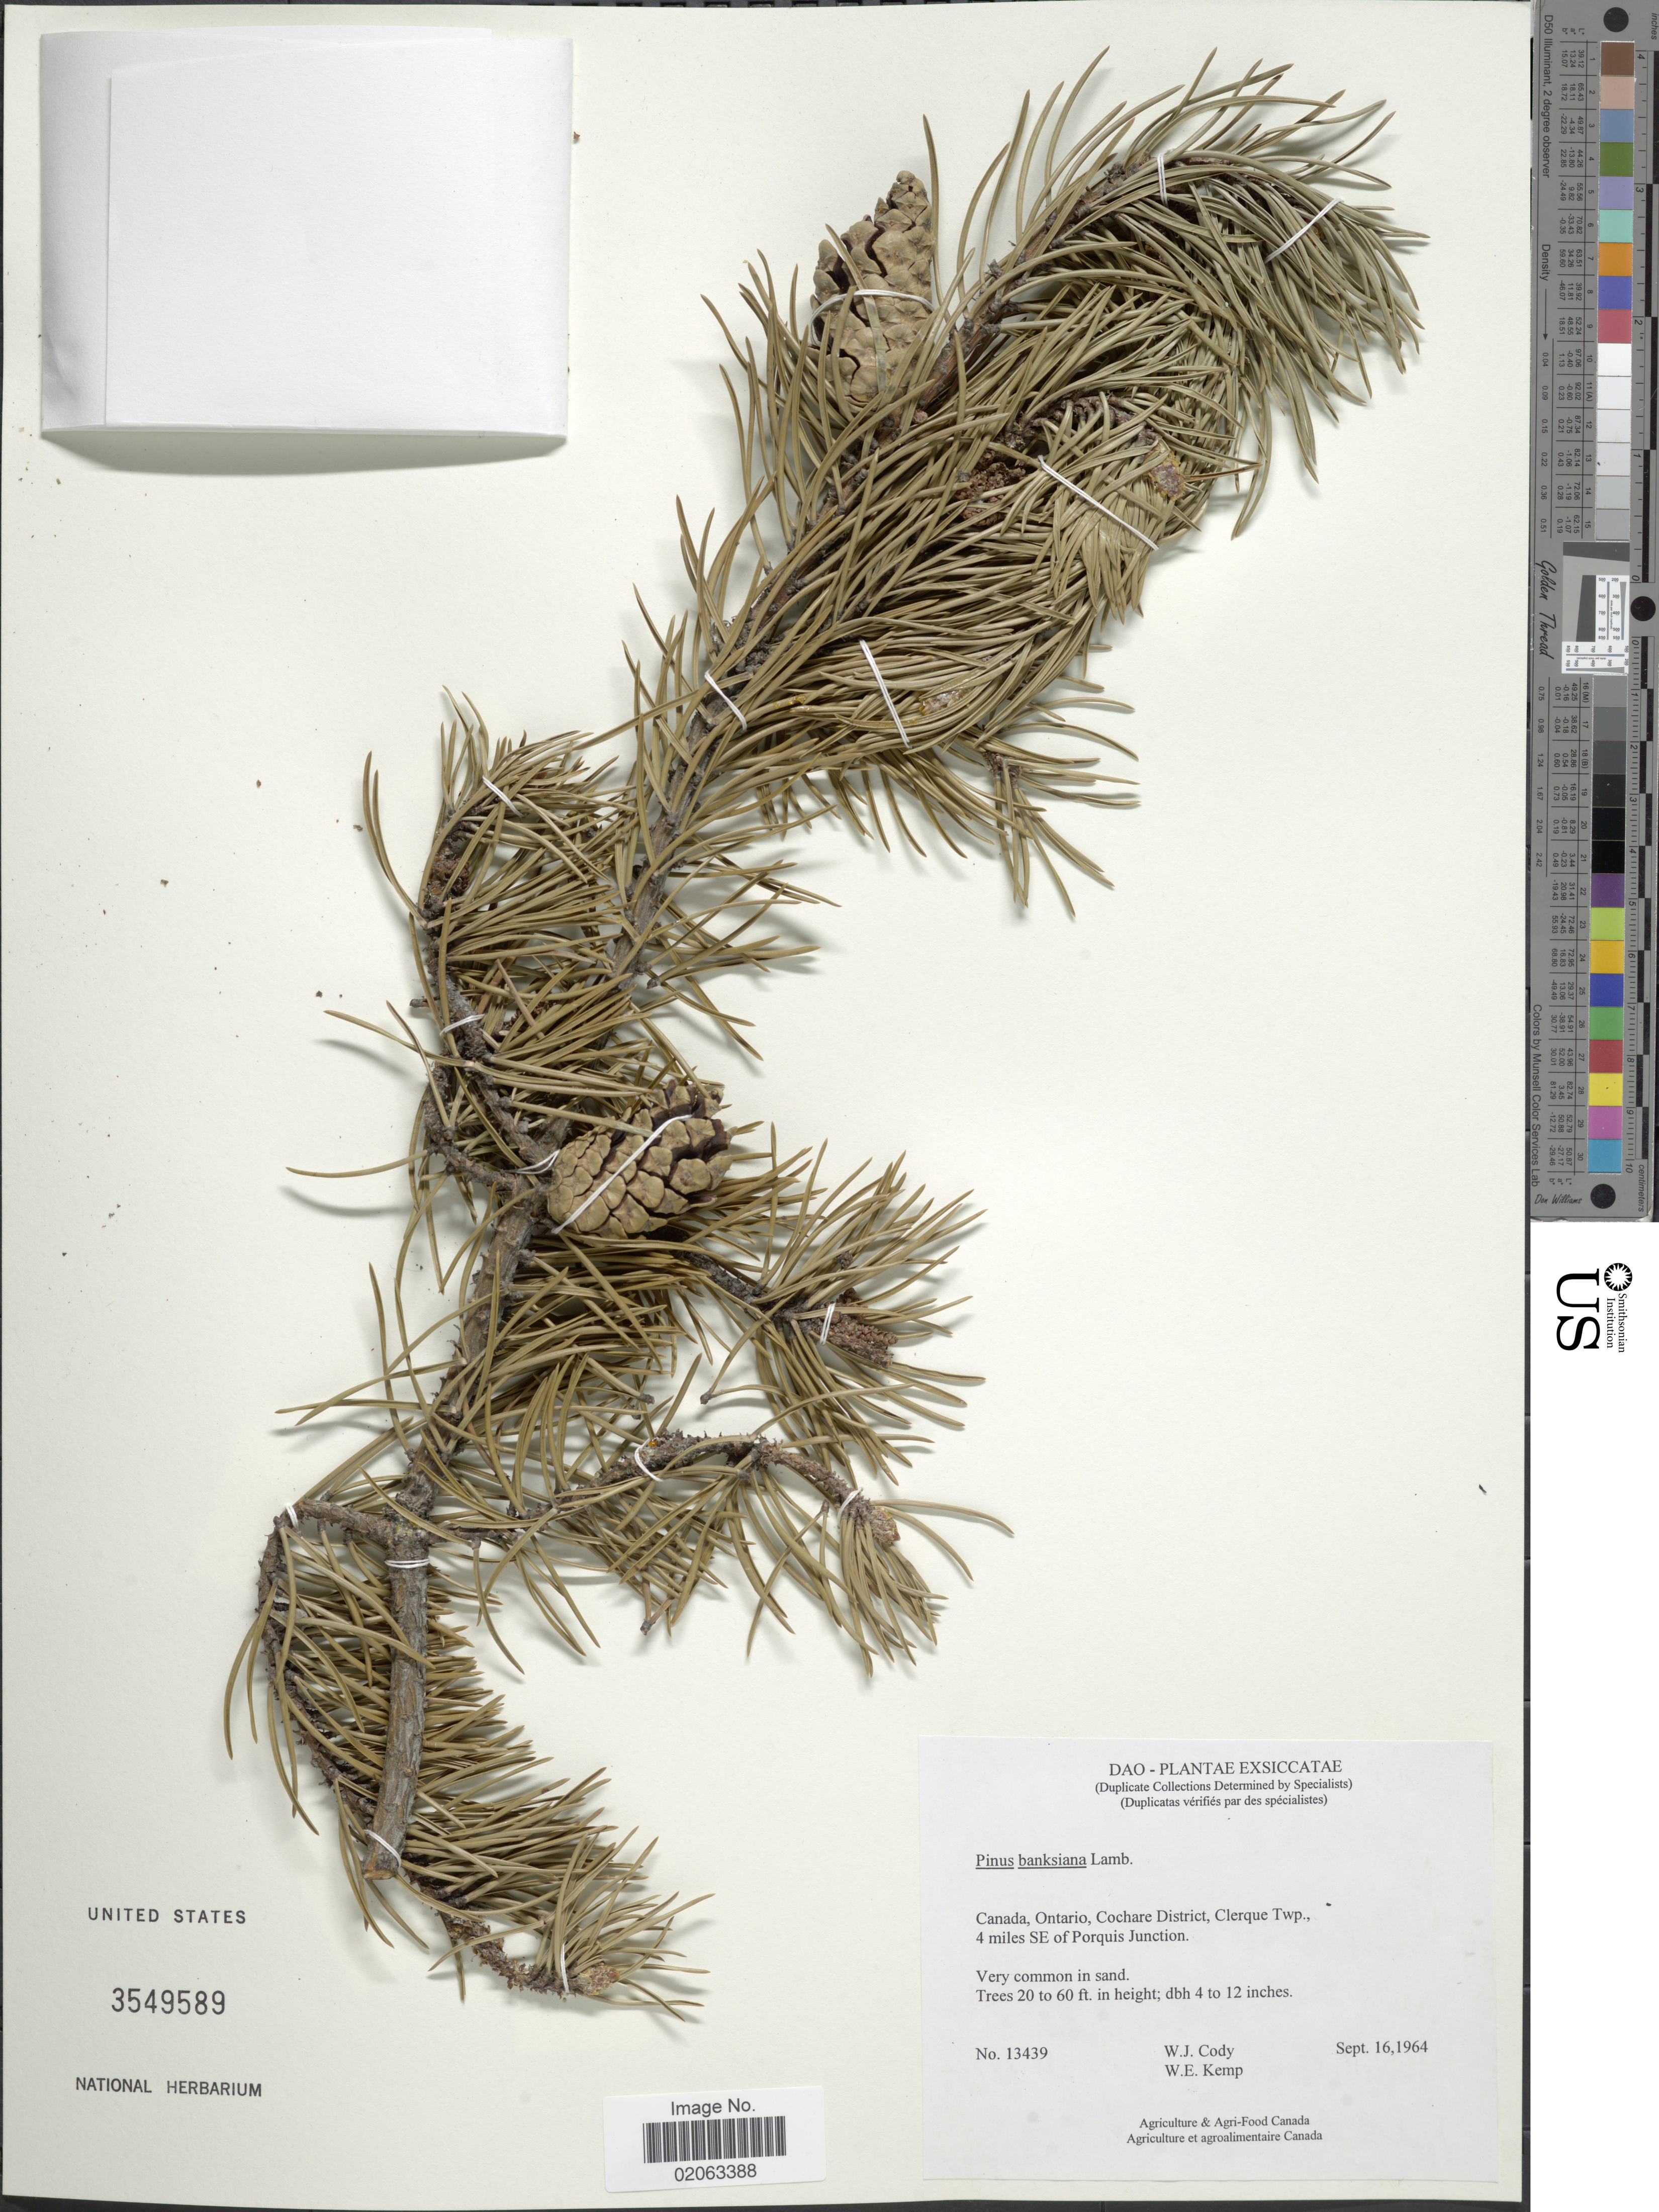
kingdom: Plantae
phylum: Tracheophyta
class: Pinopsida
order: Pinales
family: Pinaceae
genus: Pinus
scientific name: Pinus banksiana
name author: Lamb.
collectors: W. Cody & W. Kemp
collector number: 13439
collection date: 1964-09-16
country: Canada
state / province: Ontario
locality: Dao, Cochare District, Clerque Twp., 4 miles SE of Porquis Junction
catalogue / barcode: US 3549589